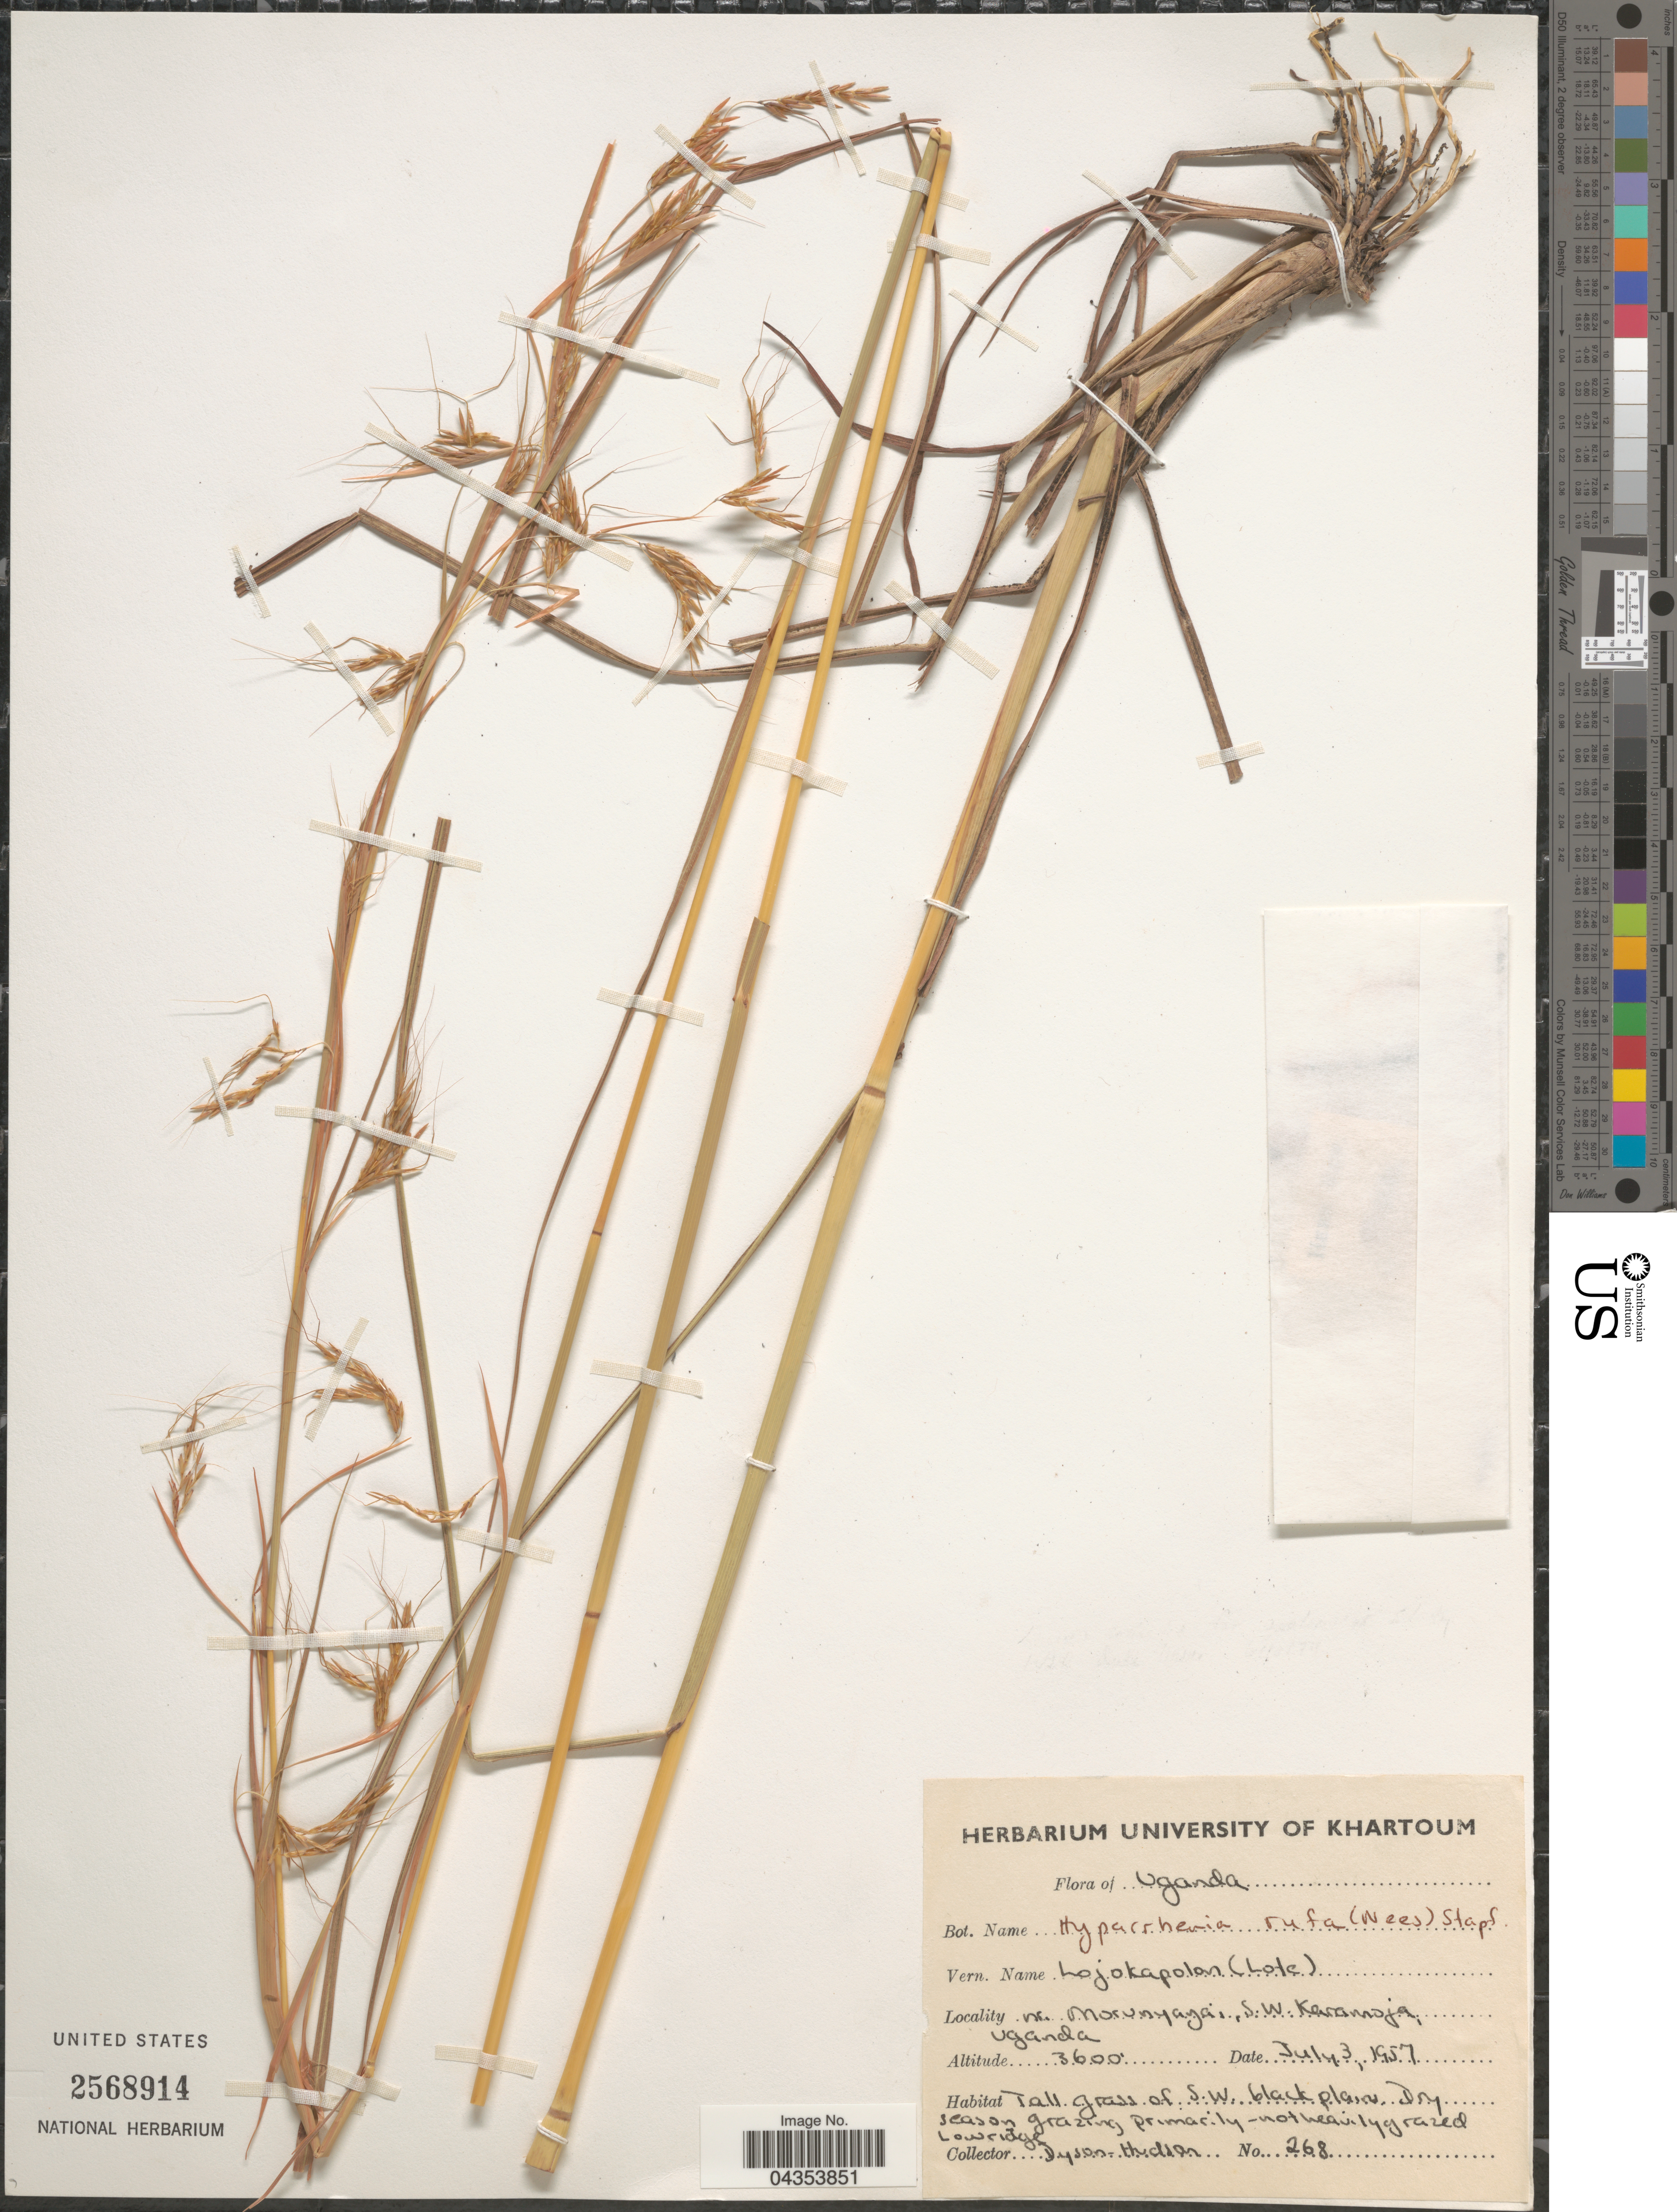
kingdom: Plantae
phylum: Tracheophyta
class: Liliopsida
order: Poales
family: Poaceae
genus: Hyparrhenia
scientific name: Hyparrhenia rufa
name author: (Nees) Stapf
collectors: Dyson-Hudson, --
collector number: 268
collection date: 1957-07-03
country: Uganda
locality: Nr. Morunyangai, S.W. Karamoja.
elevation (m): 1097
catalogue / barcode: US 2568914